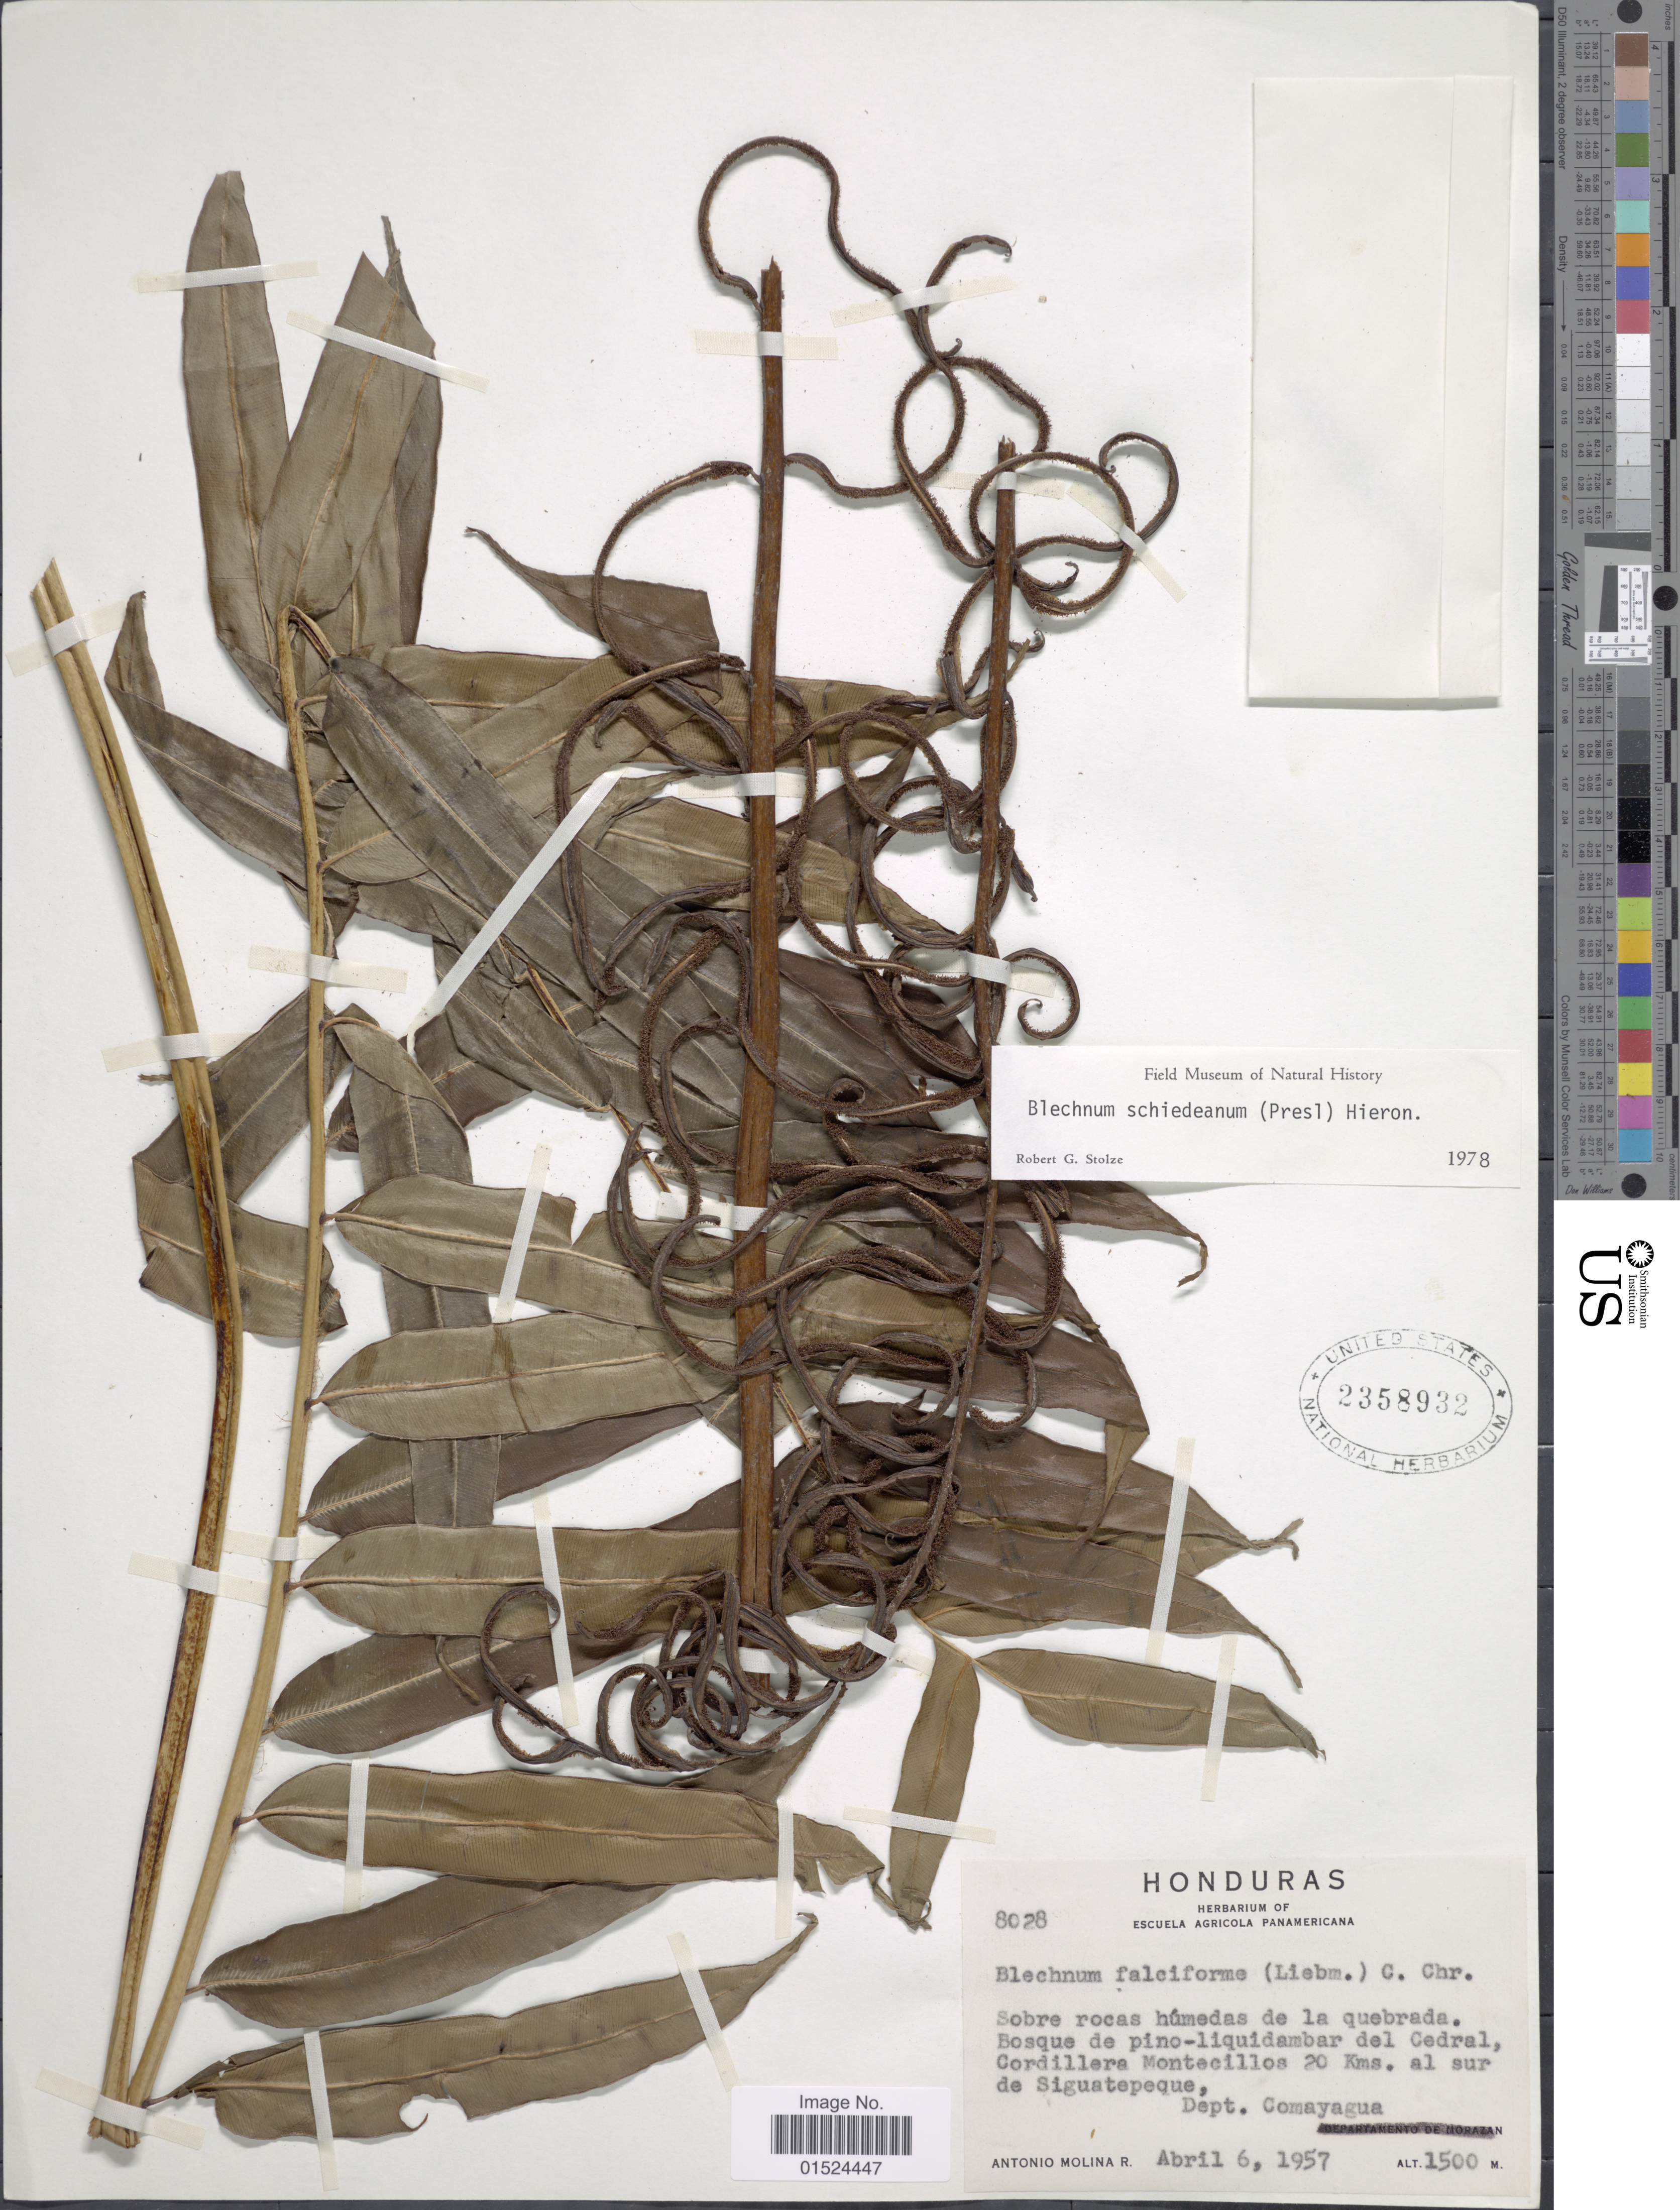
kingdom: Plantae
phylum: Tracheophyta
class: Polypodiopsida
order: Polypodiales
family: Blechnaceae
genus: Blechnum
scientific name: Blechnum schiedeanum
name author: (Schltdl. ex C. Presl) Hieron.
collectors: A. Molina R.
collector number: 8028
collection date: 1957-04-06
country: Honduras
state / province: Comayagua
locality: Sobre rocas húmedas de la quebrada. Bosque de pino-liquidambar del Cedral, Cordillera Montecillos 20 Kms. al sur de Siguatepeque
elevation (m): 1500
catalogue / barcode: US 2358932